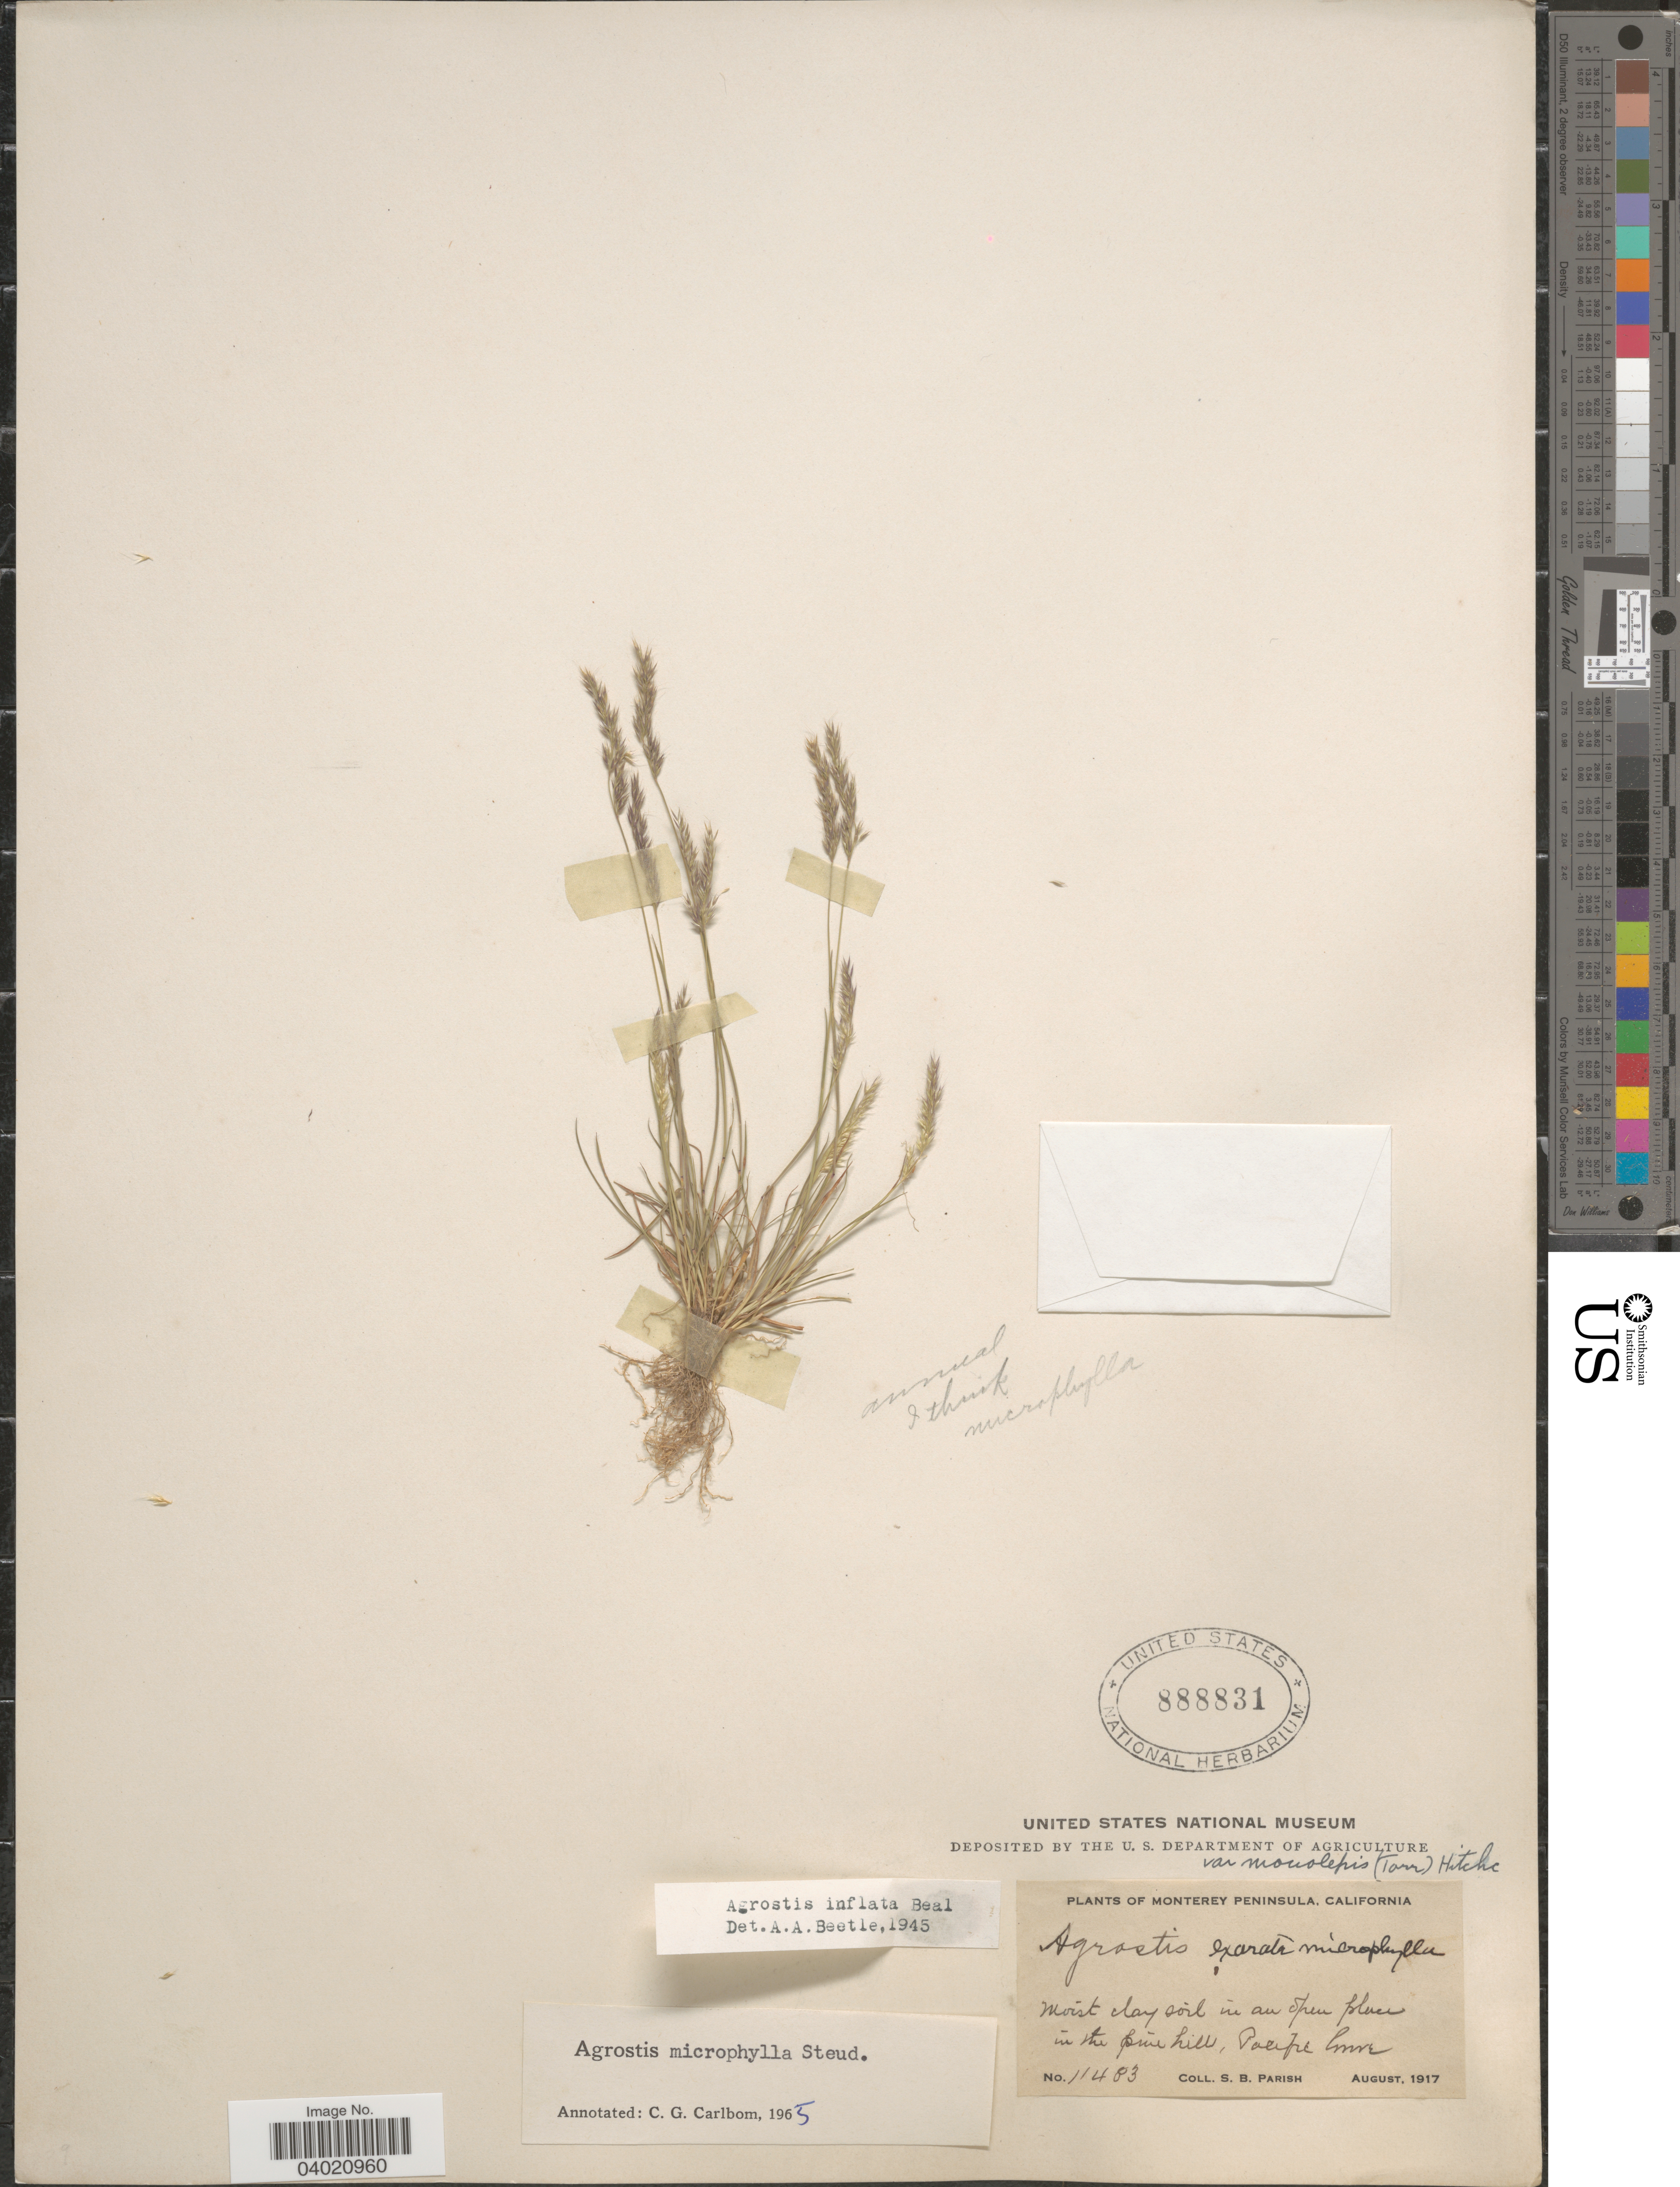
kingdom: Plantae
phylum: Tracheophyta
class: Liliopsida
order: Poales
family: Poaceae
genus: Agrostis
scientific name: Agrostis microphylla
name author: Steud.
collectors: S. B. Parish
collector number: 11483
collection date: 1917-08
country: United States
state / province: California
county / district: Monterey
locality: Monterey Peninsula. Pacific Grove.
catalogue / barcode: US 888831